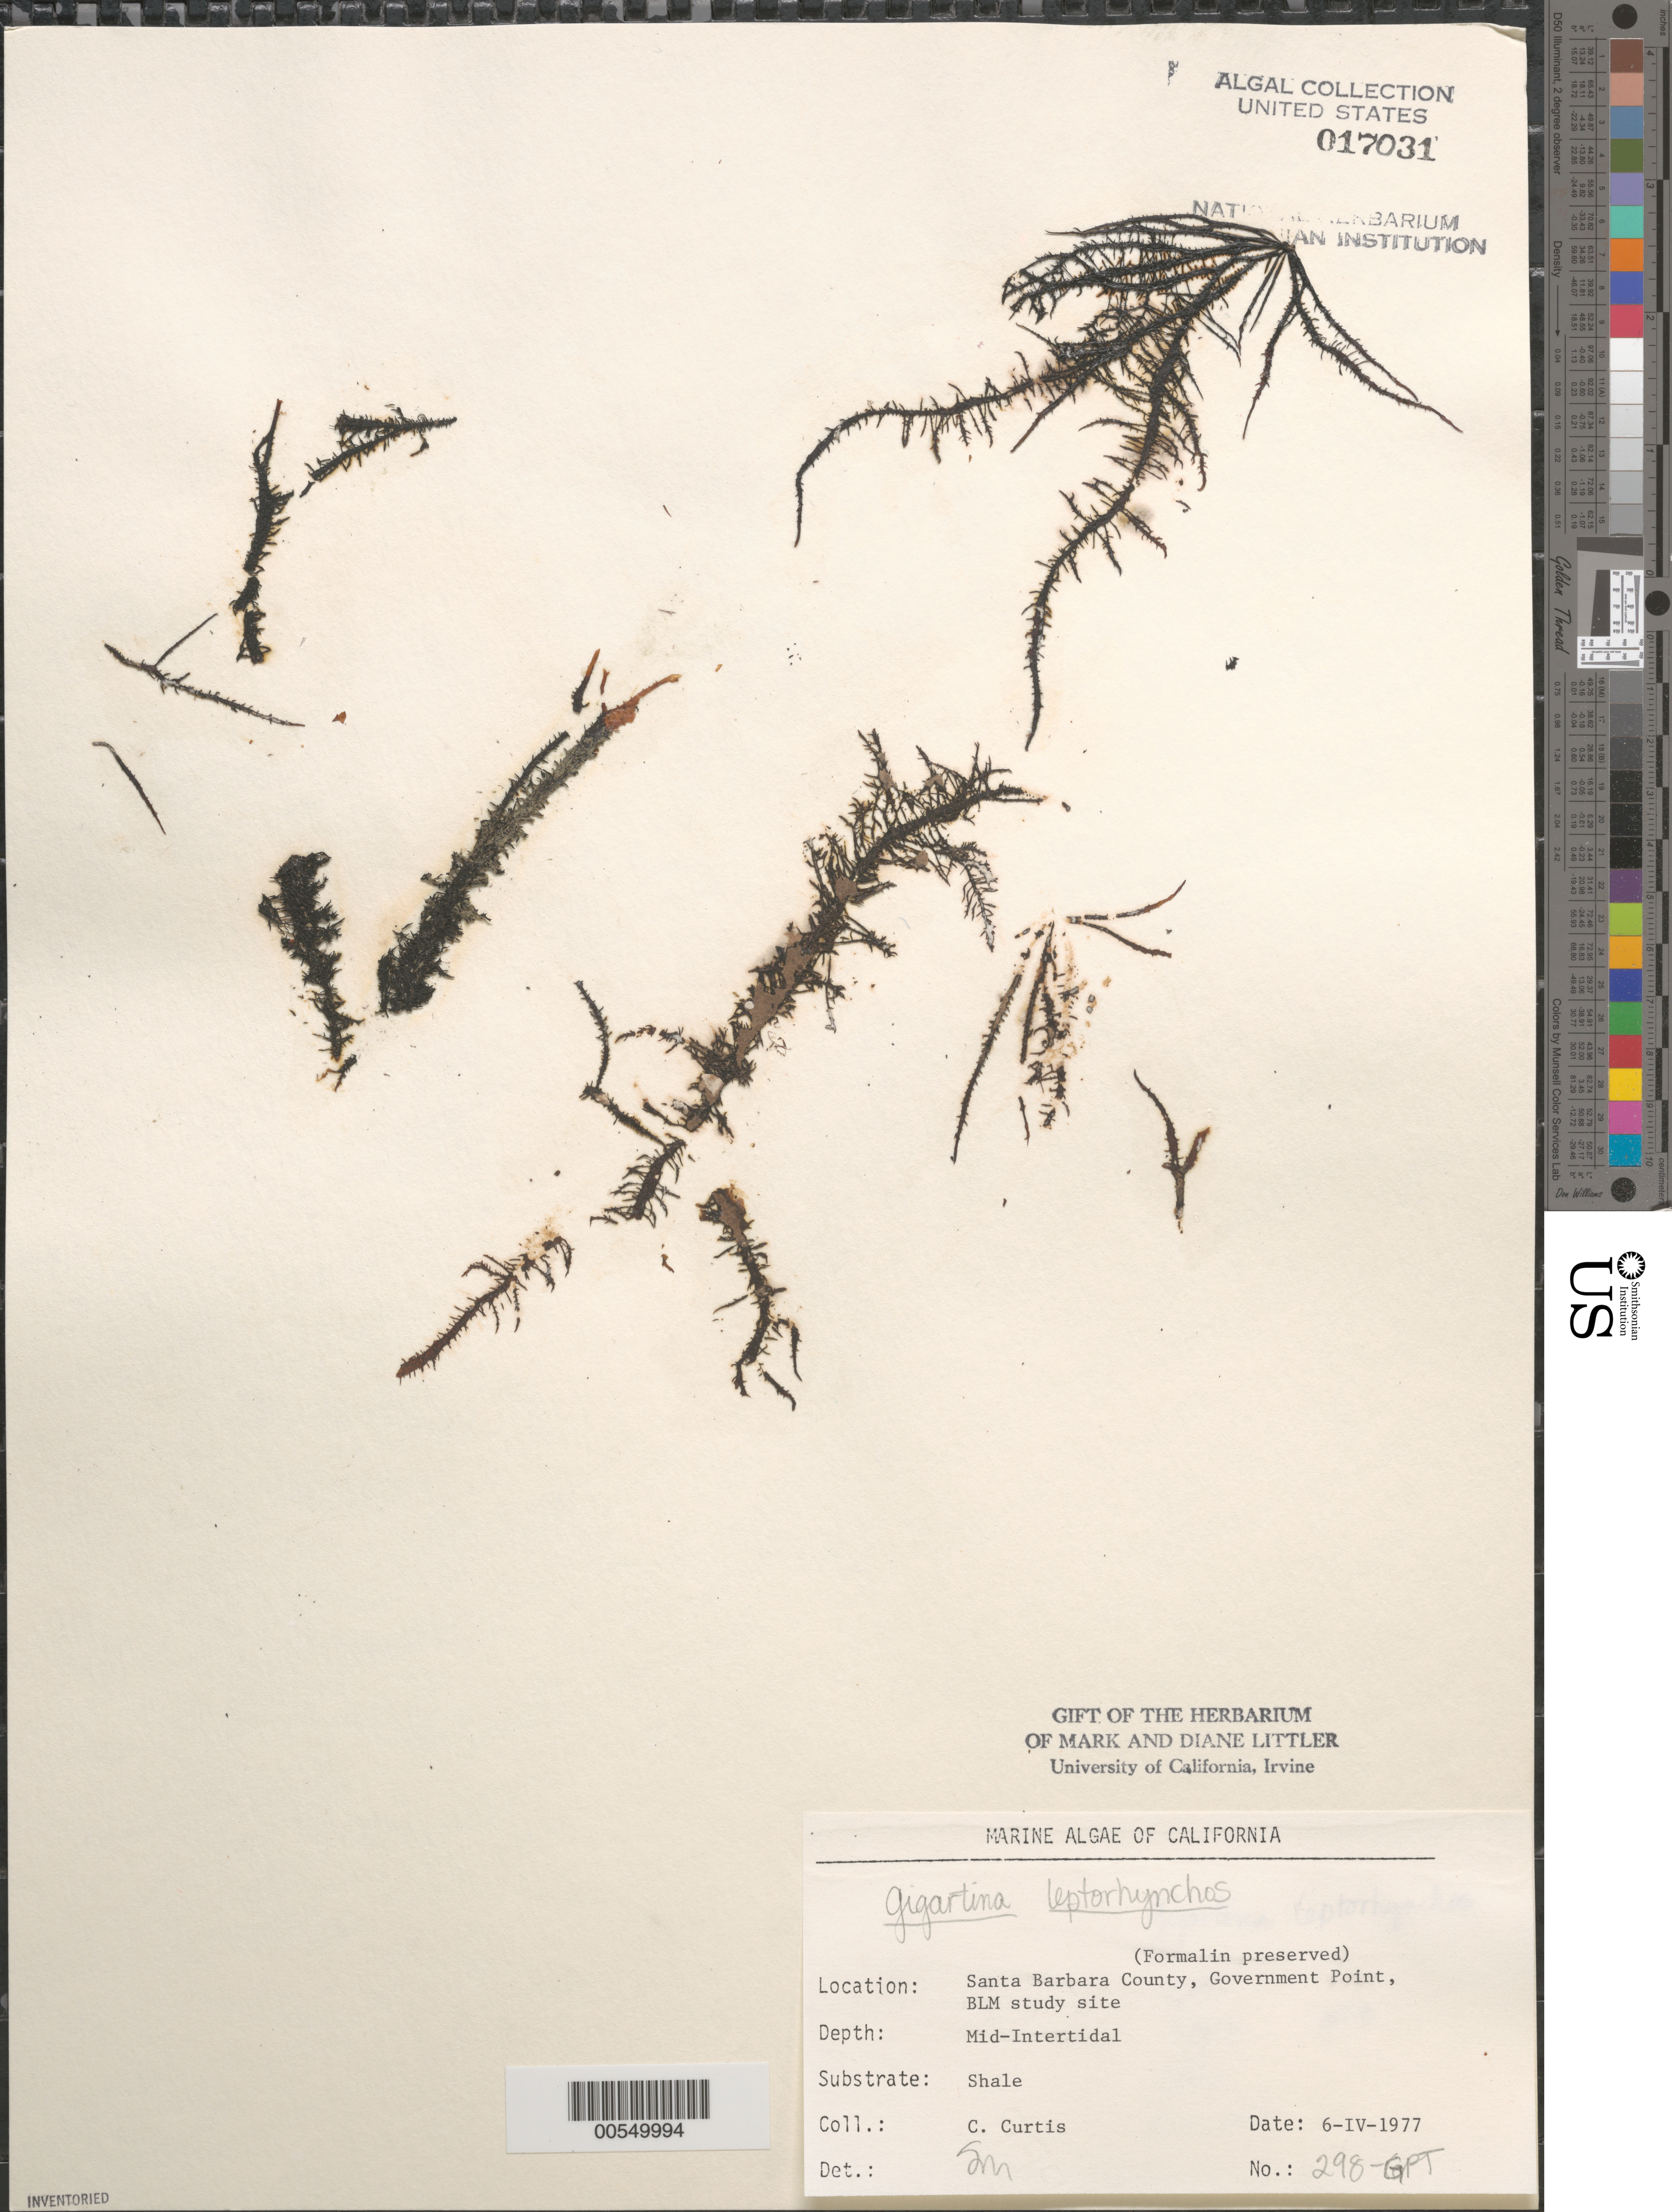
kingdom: Plantae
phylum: Rhodophyta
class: Florideophyceae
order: Gigartinales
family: Gigartinaceae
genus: Mazzaella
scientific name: Mazzaella leptorhynchos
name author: (J. Agardh) Leister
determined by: Algae name updating Project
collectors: C. Curtis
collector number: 298-gpt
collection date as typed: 06 Apr 1977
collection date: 1977-04-06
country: United States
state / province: California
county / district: Santa Barbara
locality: Government Point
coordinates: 34 26'31"N, 120 24'06"W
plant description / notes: BLM-SOCALBIGHT Rocky Intertidal Survey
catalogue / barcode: US 17031